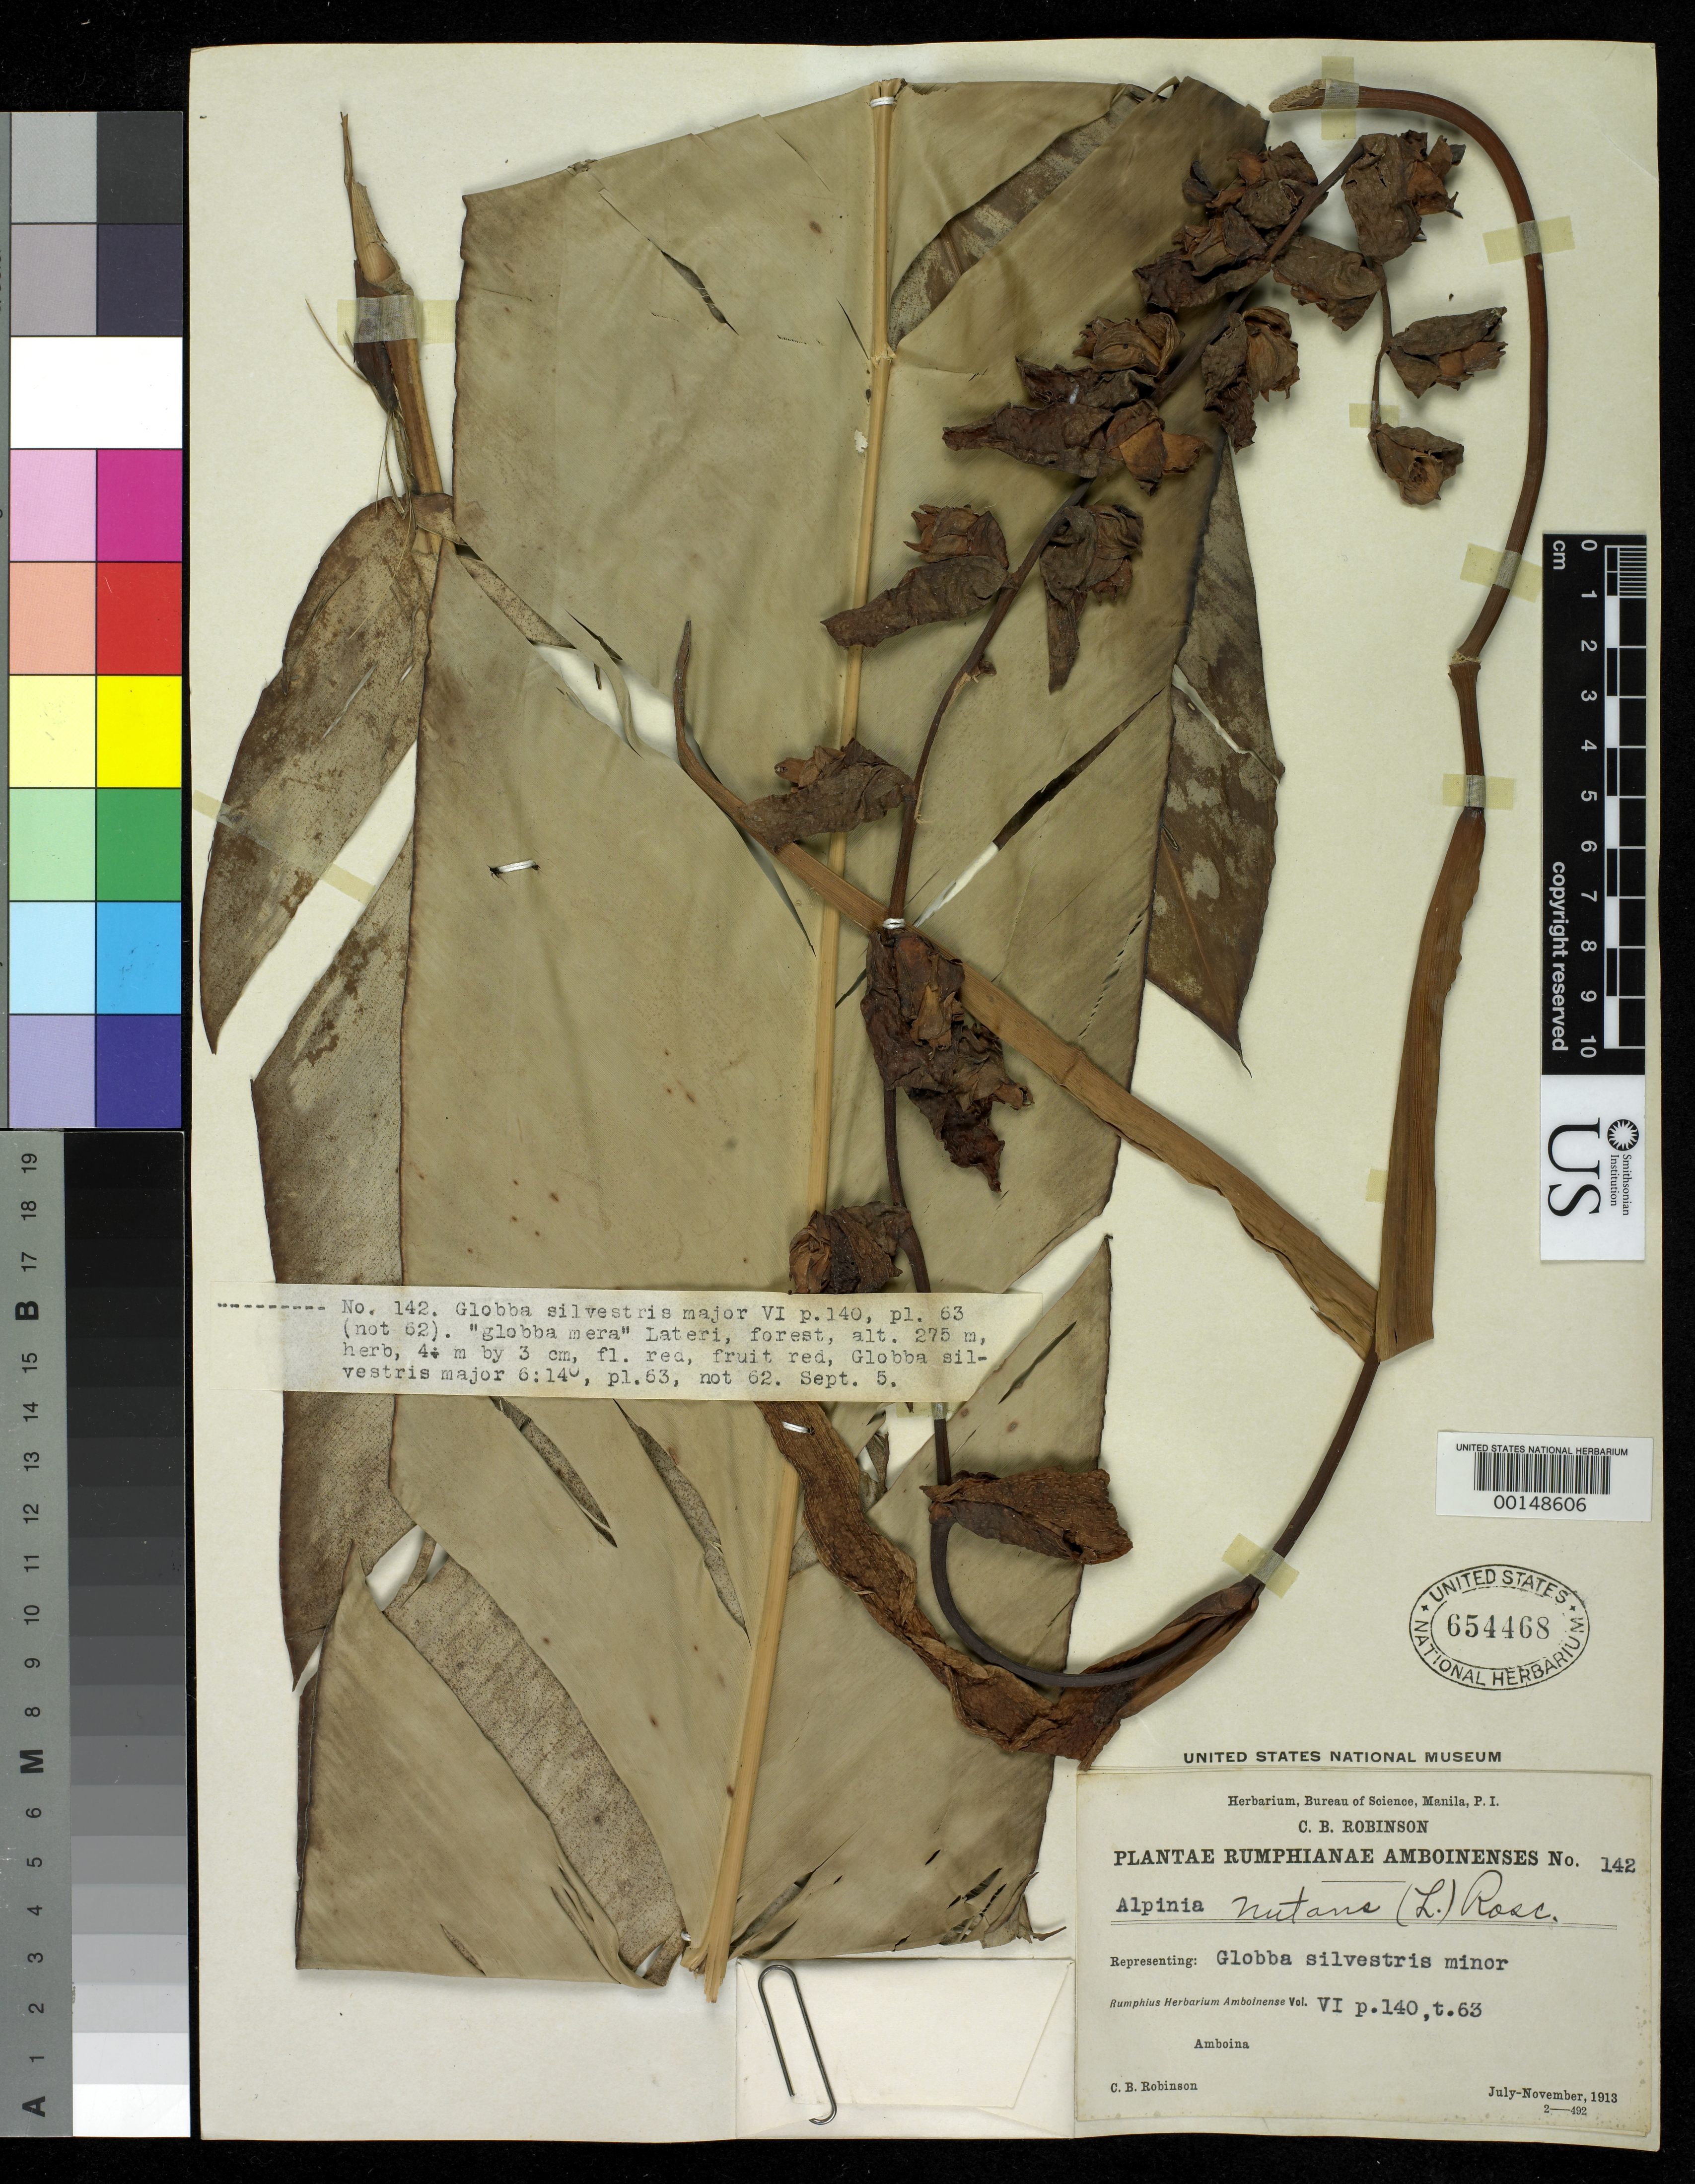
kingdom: Plantae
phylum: Tracheophyta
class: Liliopsida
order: Zingiberales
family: Zingiberaceae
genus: Alpinia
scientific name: Alpinia nutans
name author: (L.) Roscoe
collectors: C. Robinson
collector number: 142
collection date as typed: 05 Sep 1913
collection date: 1913-09-05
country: Indonesia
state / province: Maluku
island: Amboina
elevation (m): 275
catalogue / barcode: US 654468